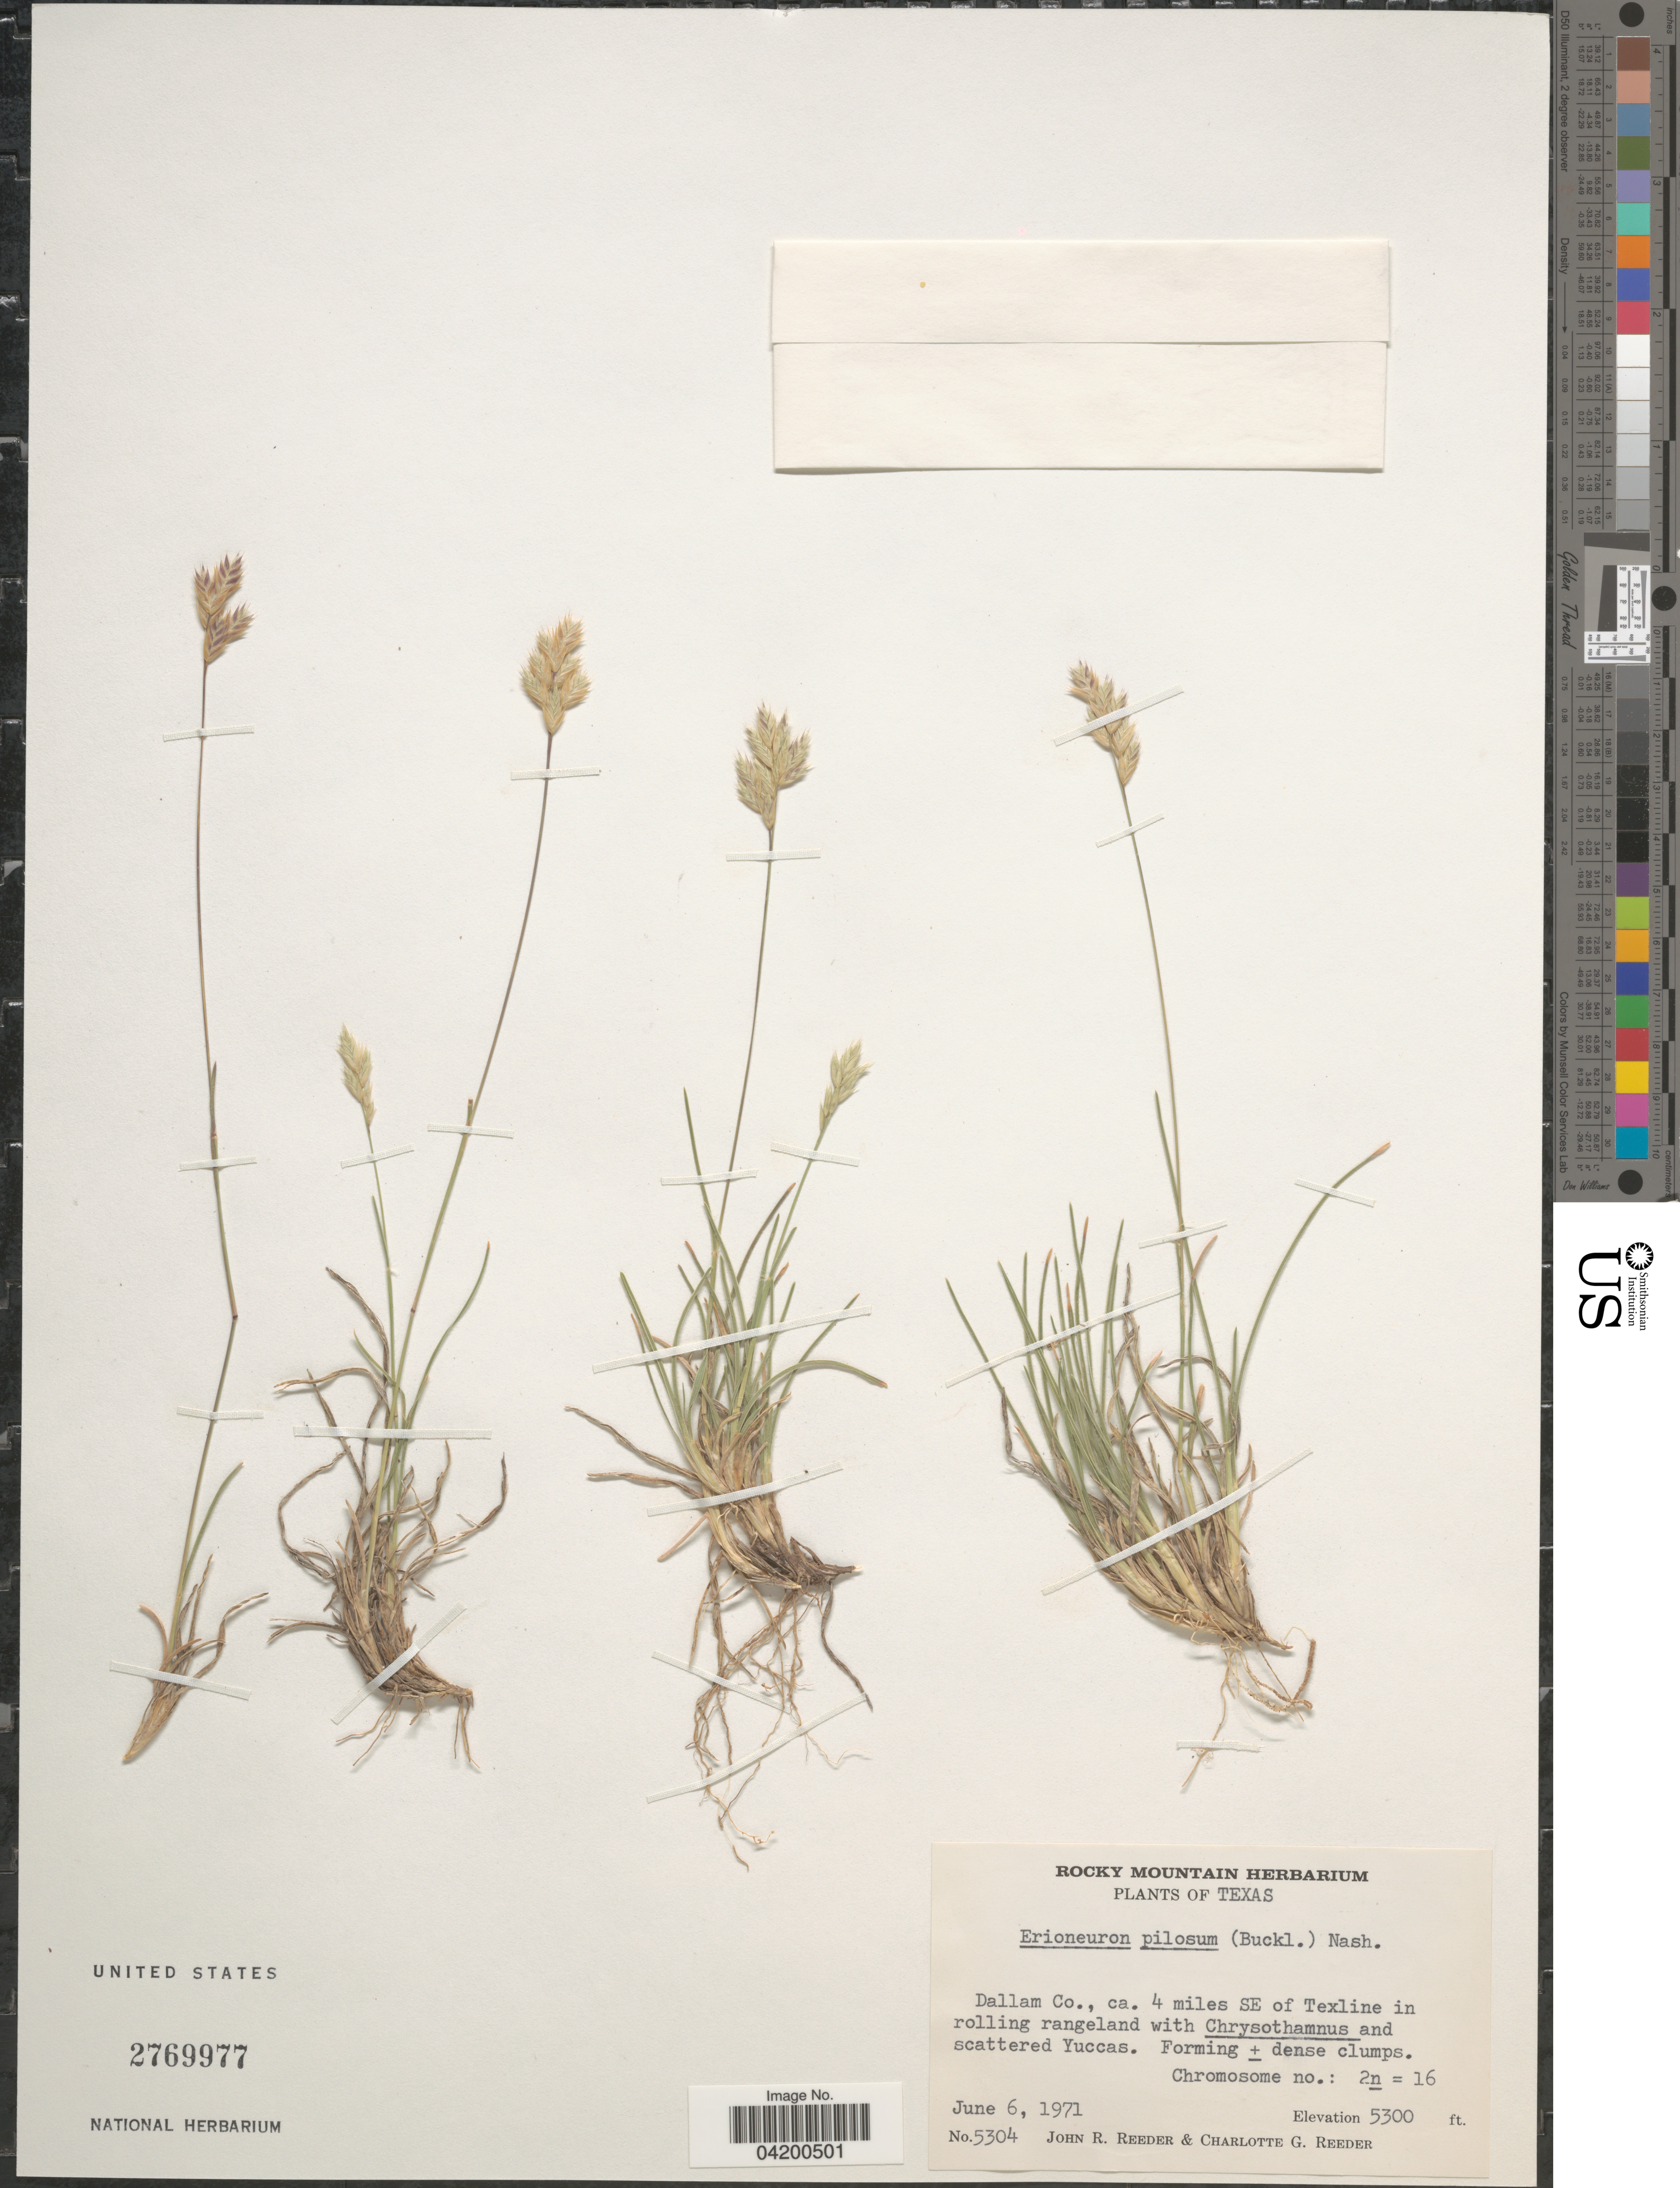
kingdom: Plantae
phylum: Tracheophyta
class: Liliopsida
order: Poales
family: Poaceae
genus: Erioneuron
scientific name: Erioneuron pilosum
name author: (Buckley) Nash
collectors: J. R. Reeder & C. G. Reeder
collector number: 5304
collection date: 1971-06-06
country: United States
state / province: Texas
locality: Dallam Co., ca. 4 miles SE of Texline in rolling rangeland.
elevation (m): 1615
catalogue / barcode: US 2769977